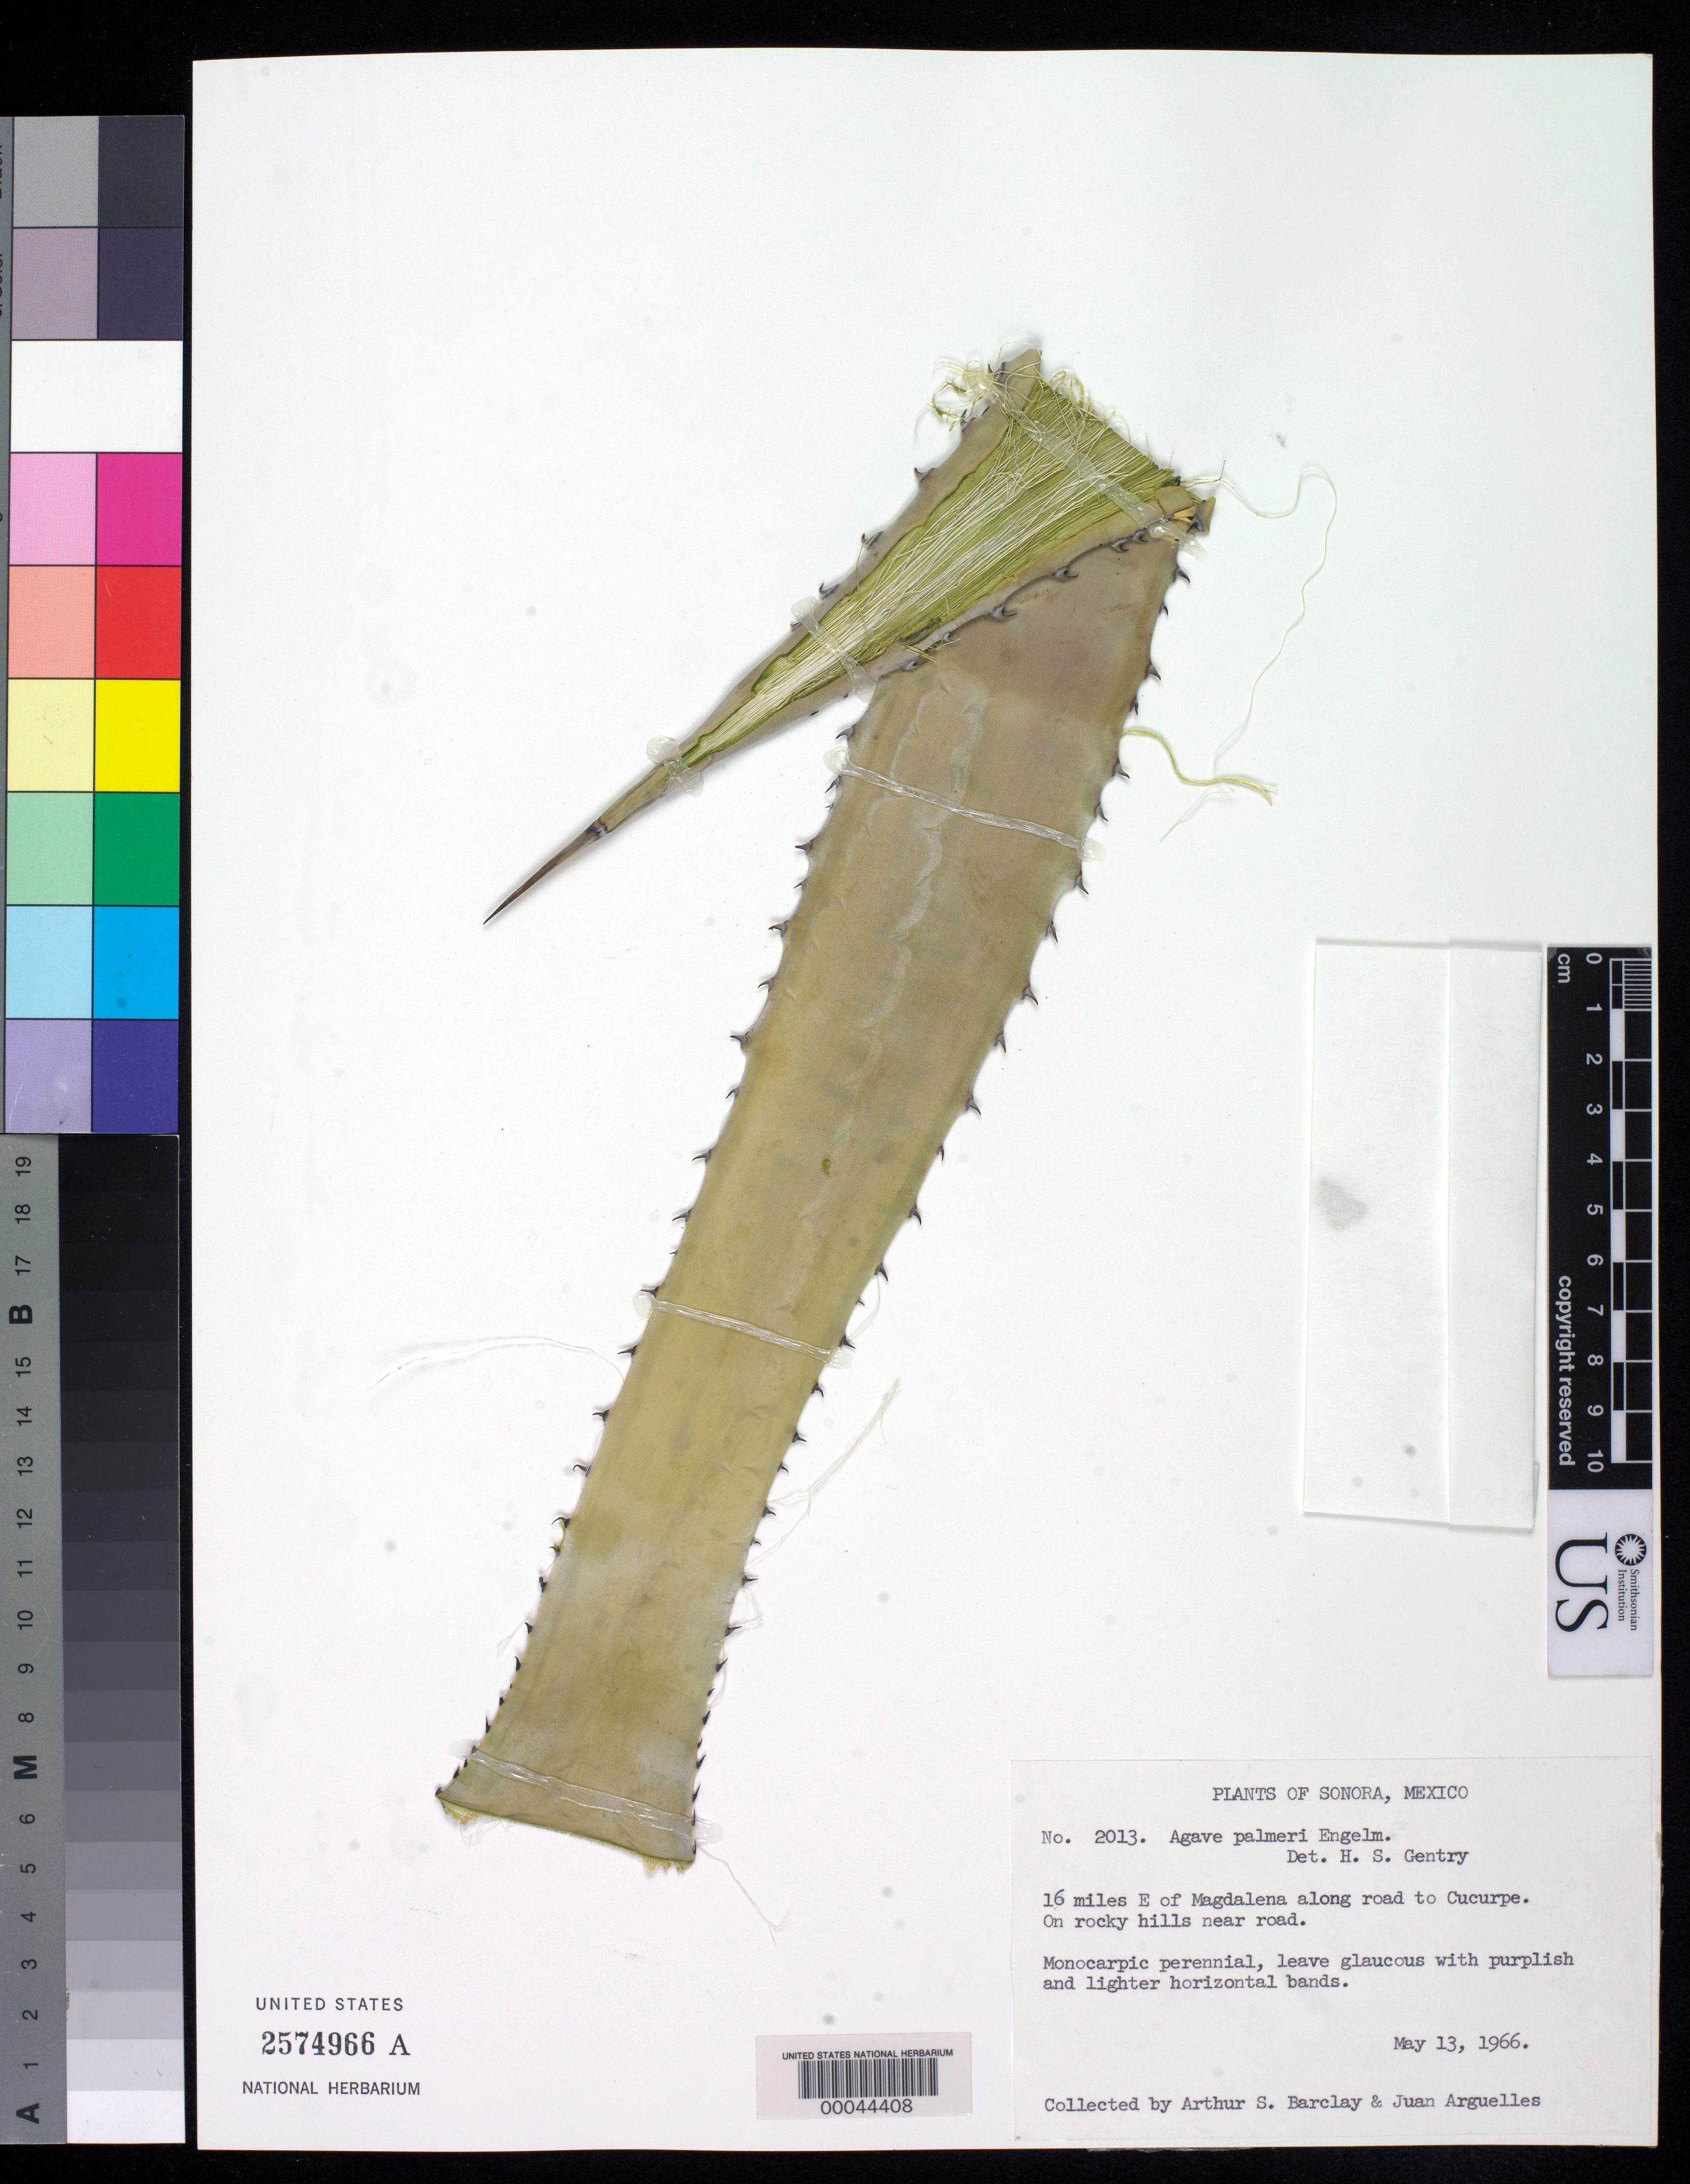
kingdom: Plantae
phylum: Tracheophyta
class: Liliopsida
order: Asparagales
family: Asparagaceae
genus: Agave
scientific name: Agave palmeri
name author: Engelm.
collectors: A. S. Barclay & J. Arguelles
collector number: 2013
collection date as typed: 13 May 1966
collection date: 1966-05-13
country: Mexico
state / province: Sonora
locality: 16 mi E of Magdalena along road to Cucurpe, on rocky hills near road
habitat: Rocky hills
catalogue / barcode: US 2574966A